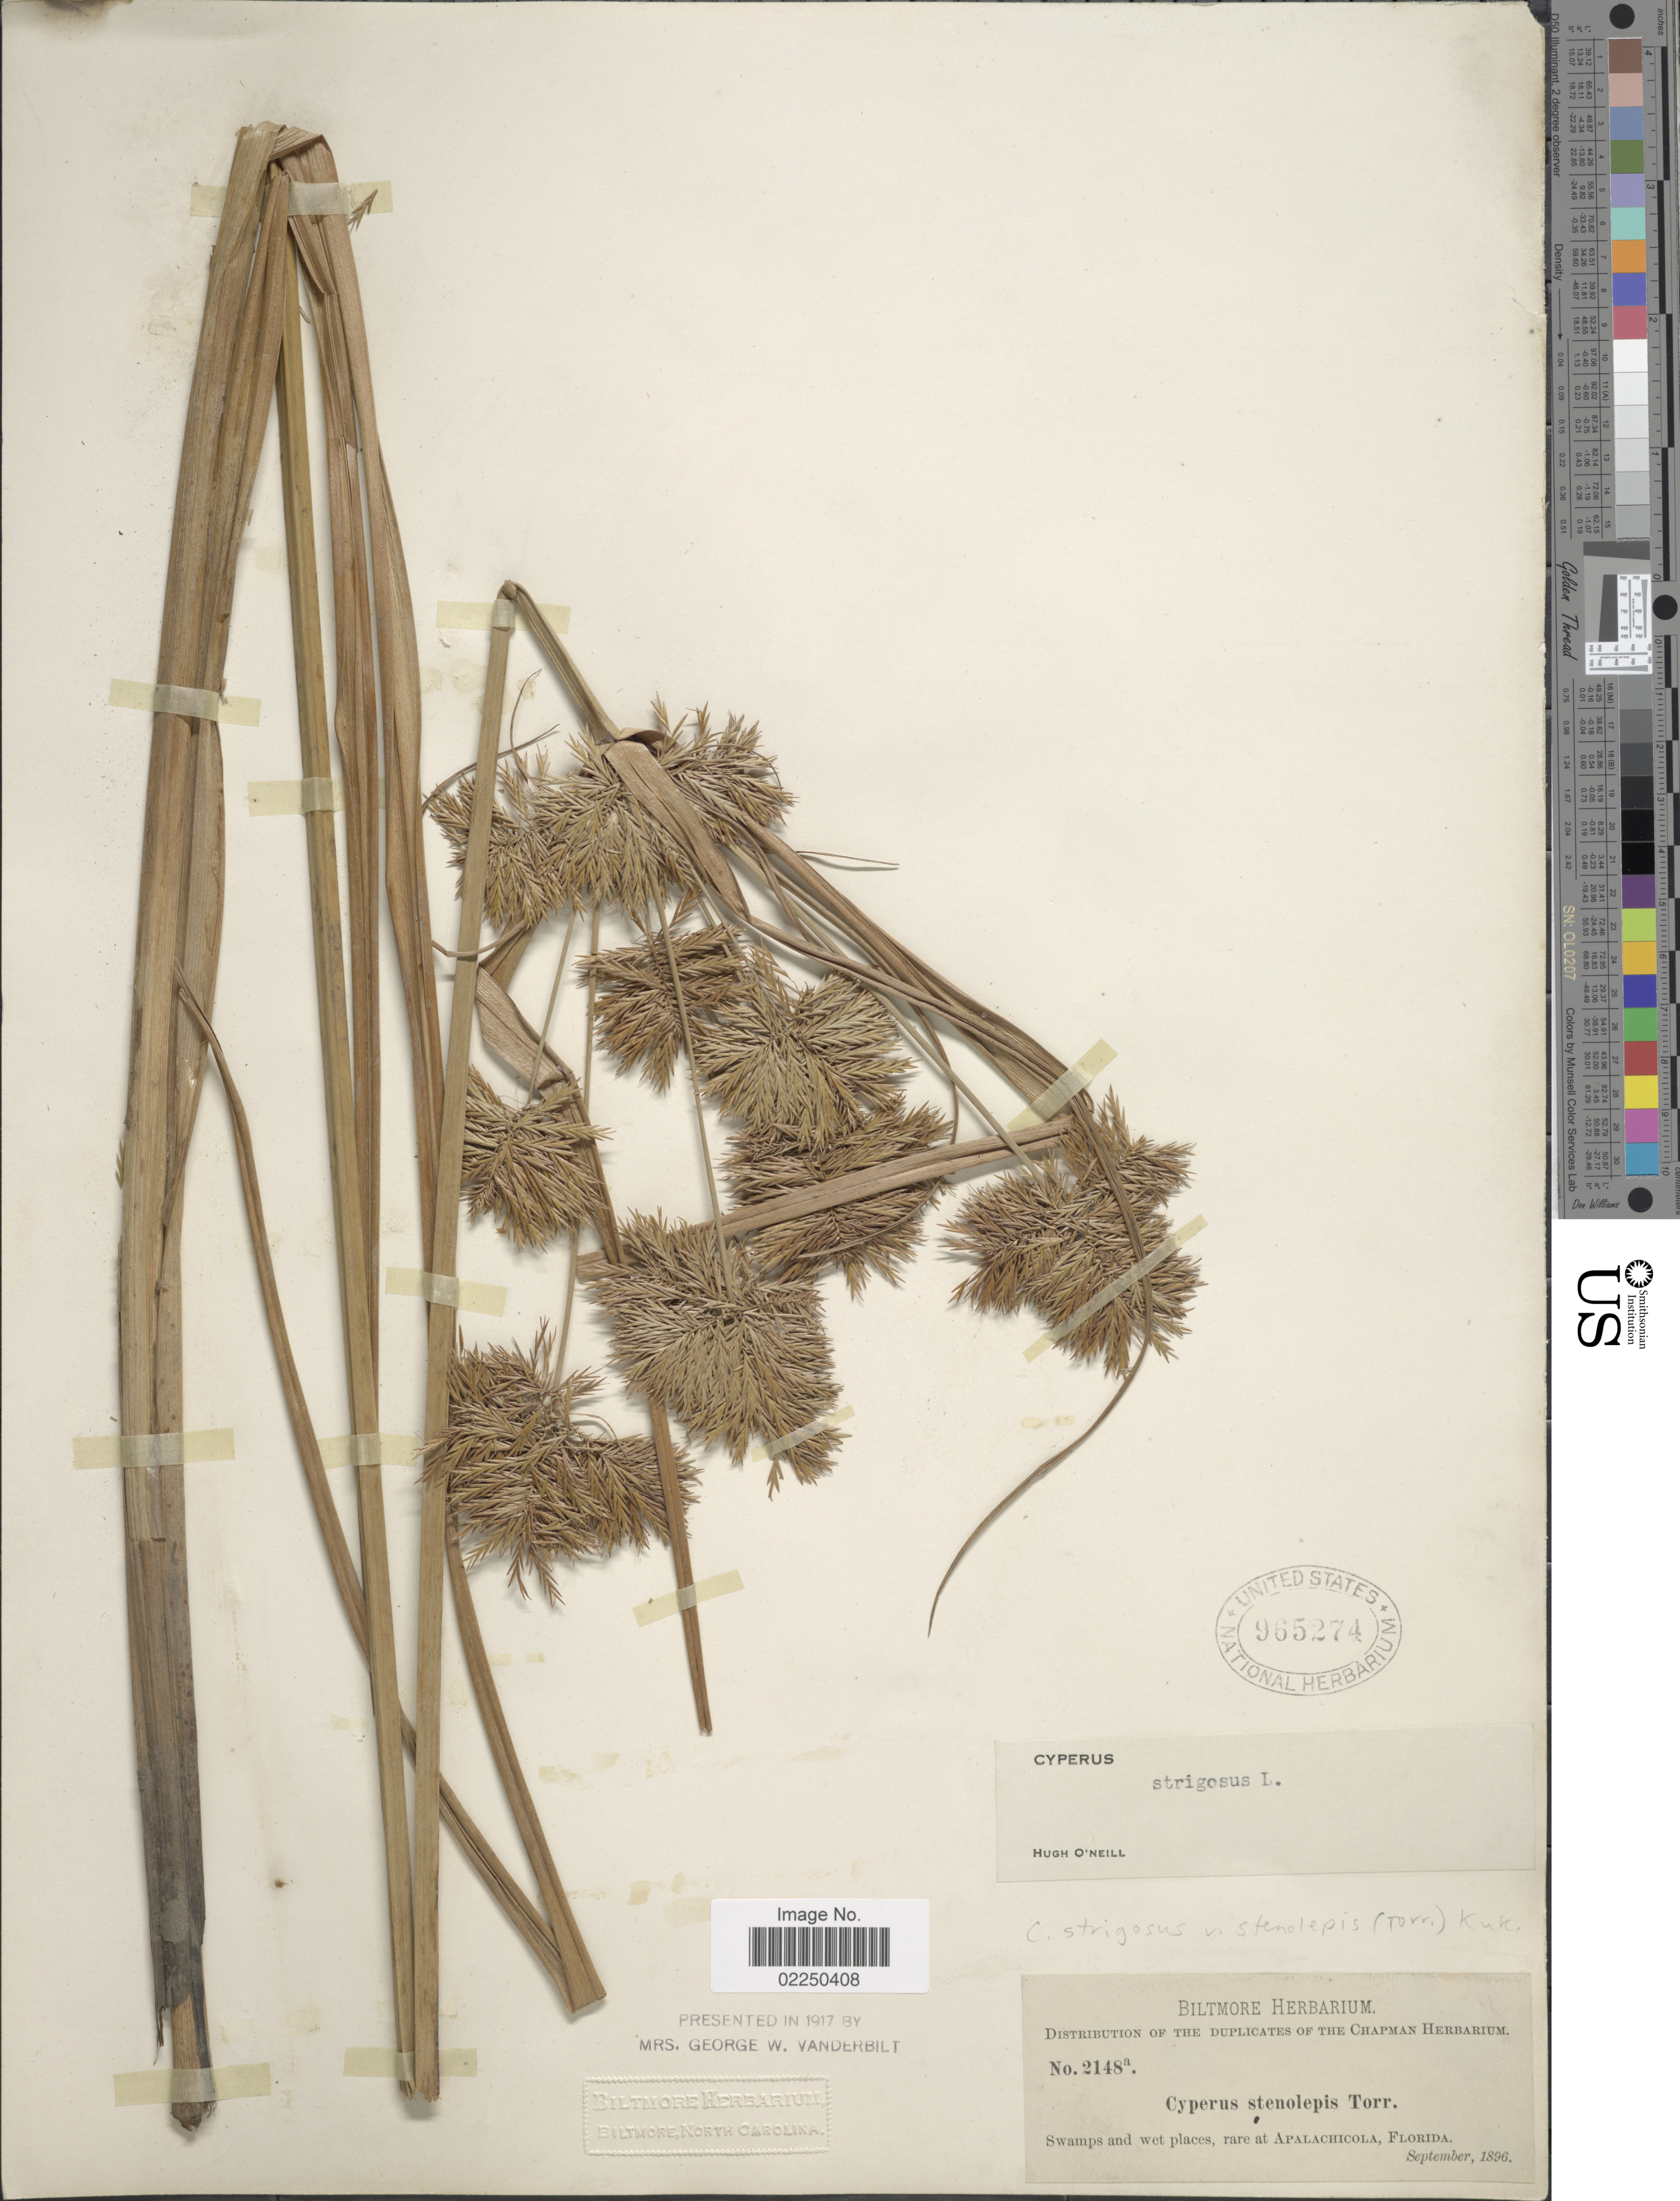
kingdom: Plantae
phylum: Tracheophyta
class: Liliopsida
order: Poales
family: Cyperaceae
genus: Cyperus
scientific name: Cyperus strigosus var. stenolepis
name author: (Torr.) Kük.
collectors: ex herb. Biltmore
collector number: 2148a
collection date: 1896-09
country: United States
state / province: Florida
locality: Swamps and wet places, rare at Apalachicola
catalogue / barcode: US 965274